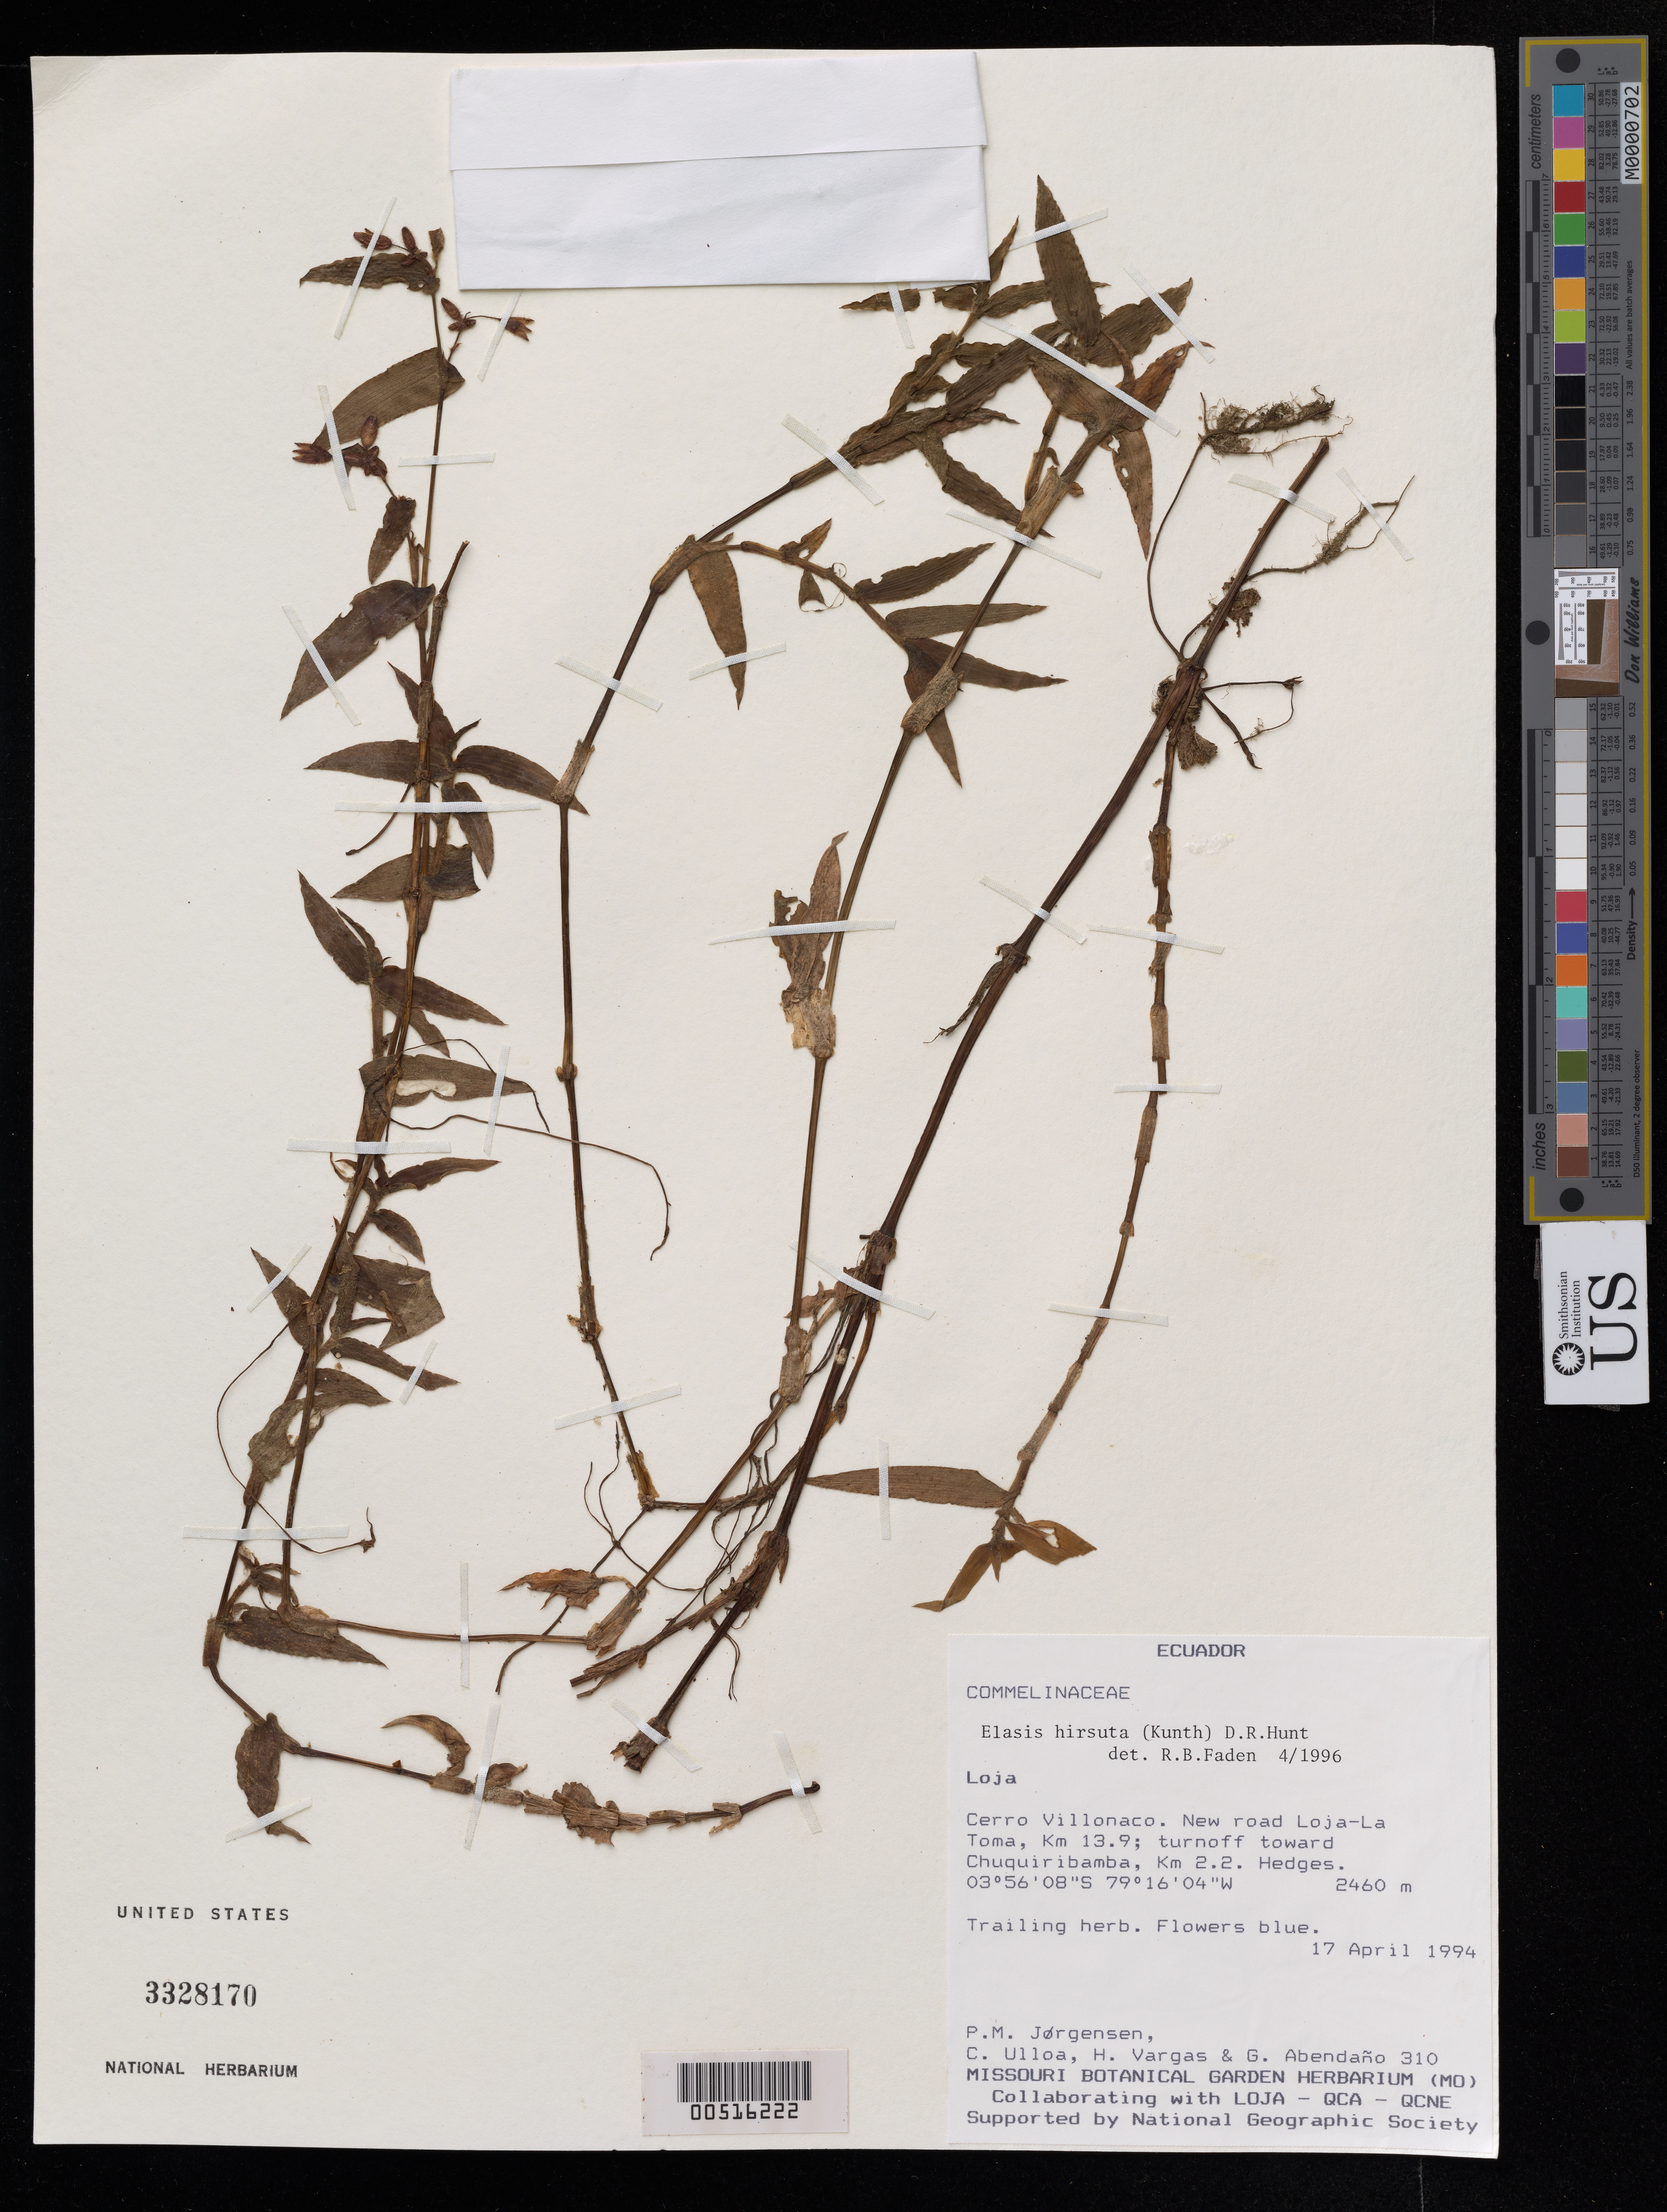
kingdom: Plantae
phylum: Tracheophyta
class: Liliopsida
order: Commelinales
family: Commelinaceae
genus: Elasis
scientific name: Elasis hirsuta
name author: (Kunth) D.R. Hunt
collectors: P. M. Jørgensen, C. Ulloa, H. Vargas & G. Abendaño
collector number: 310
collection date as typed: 17 Apr 1994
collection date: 1994-04-17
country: Ecuador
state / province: Loja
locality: Cerro Villanaco, Loja-Pedestal-La Toma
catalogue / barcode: US 3328170